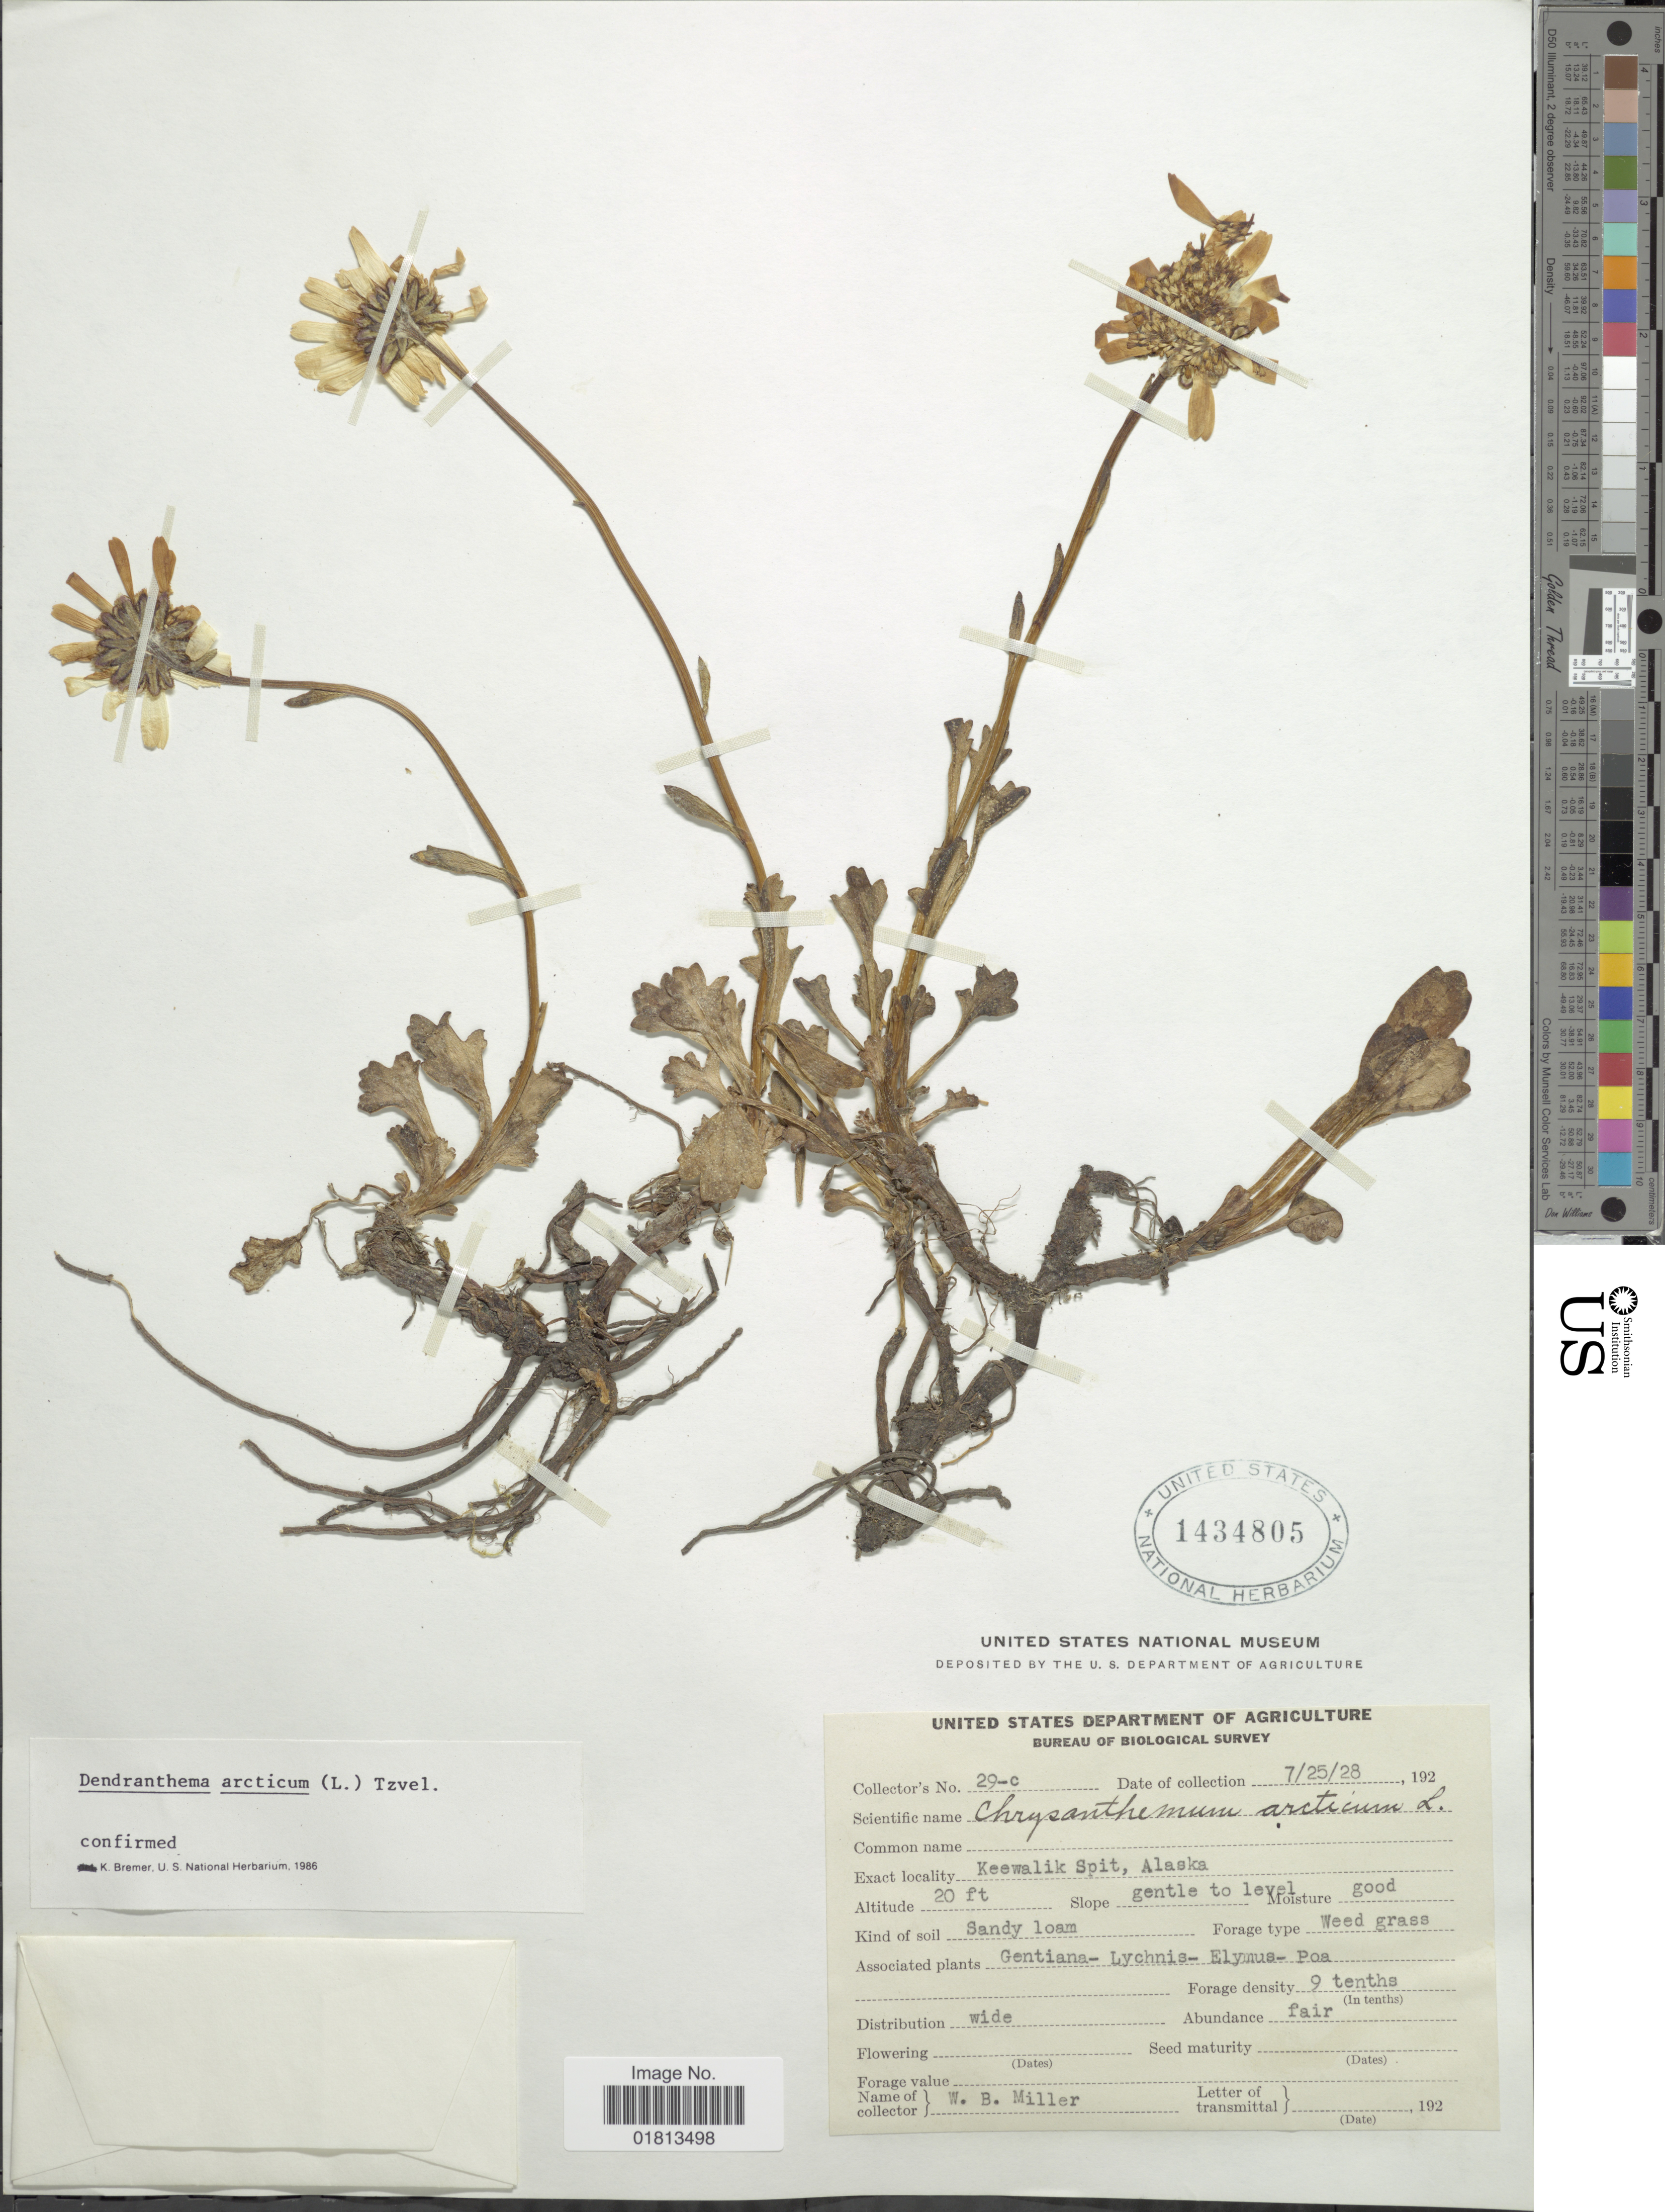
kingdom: Plantae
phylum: Tracheophyta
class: Magnoliopsida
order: Asterales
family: Asteraceae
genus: Dendranthema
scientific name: Dendranthema arcticum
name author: (L.) Tzvelev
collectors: W. Miller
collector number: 29-c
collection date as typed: Transcribed d/m/y: 25/7/28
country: United States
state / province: Alaska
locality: Keewalik Spit, Alaska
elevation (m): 6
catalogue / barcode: US 1434805